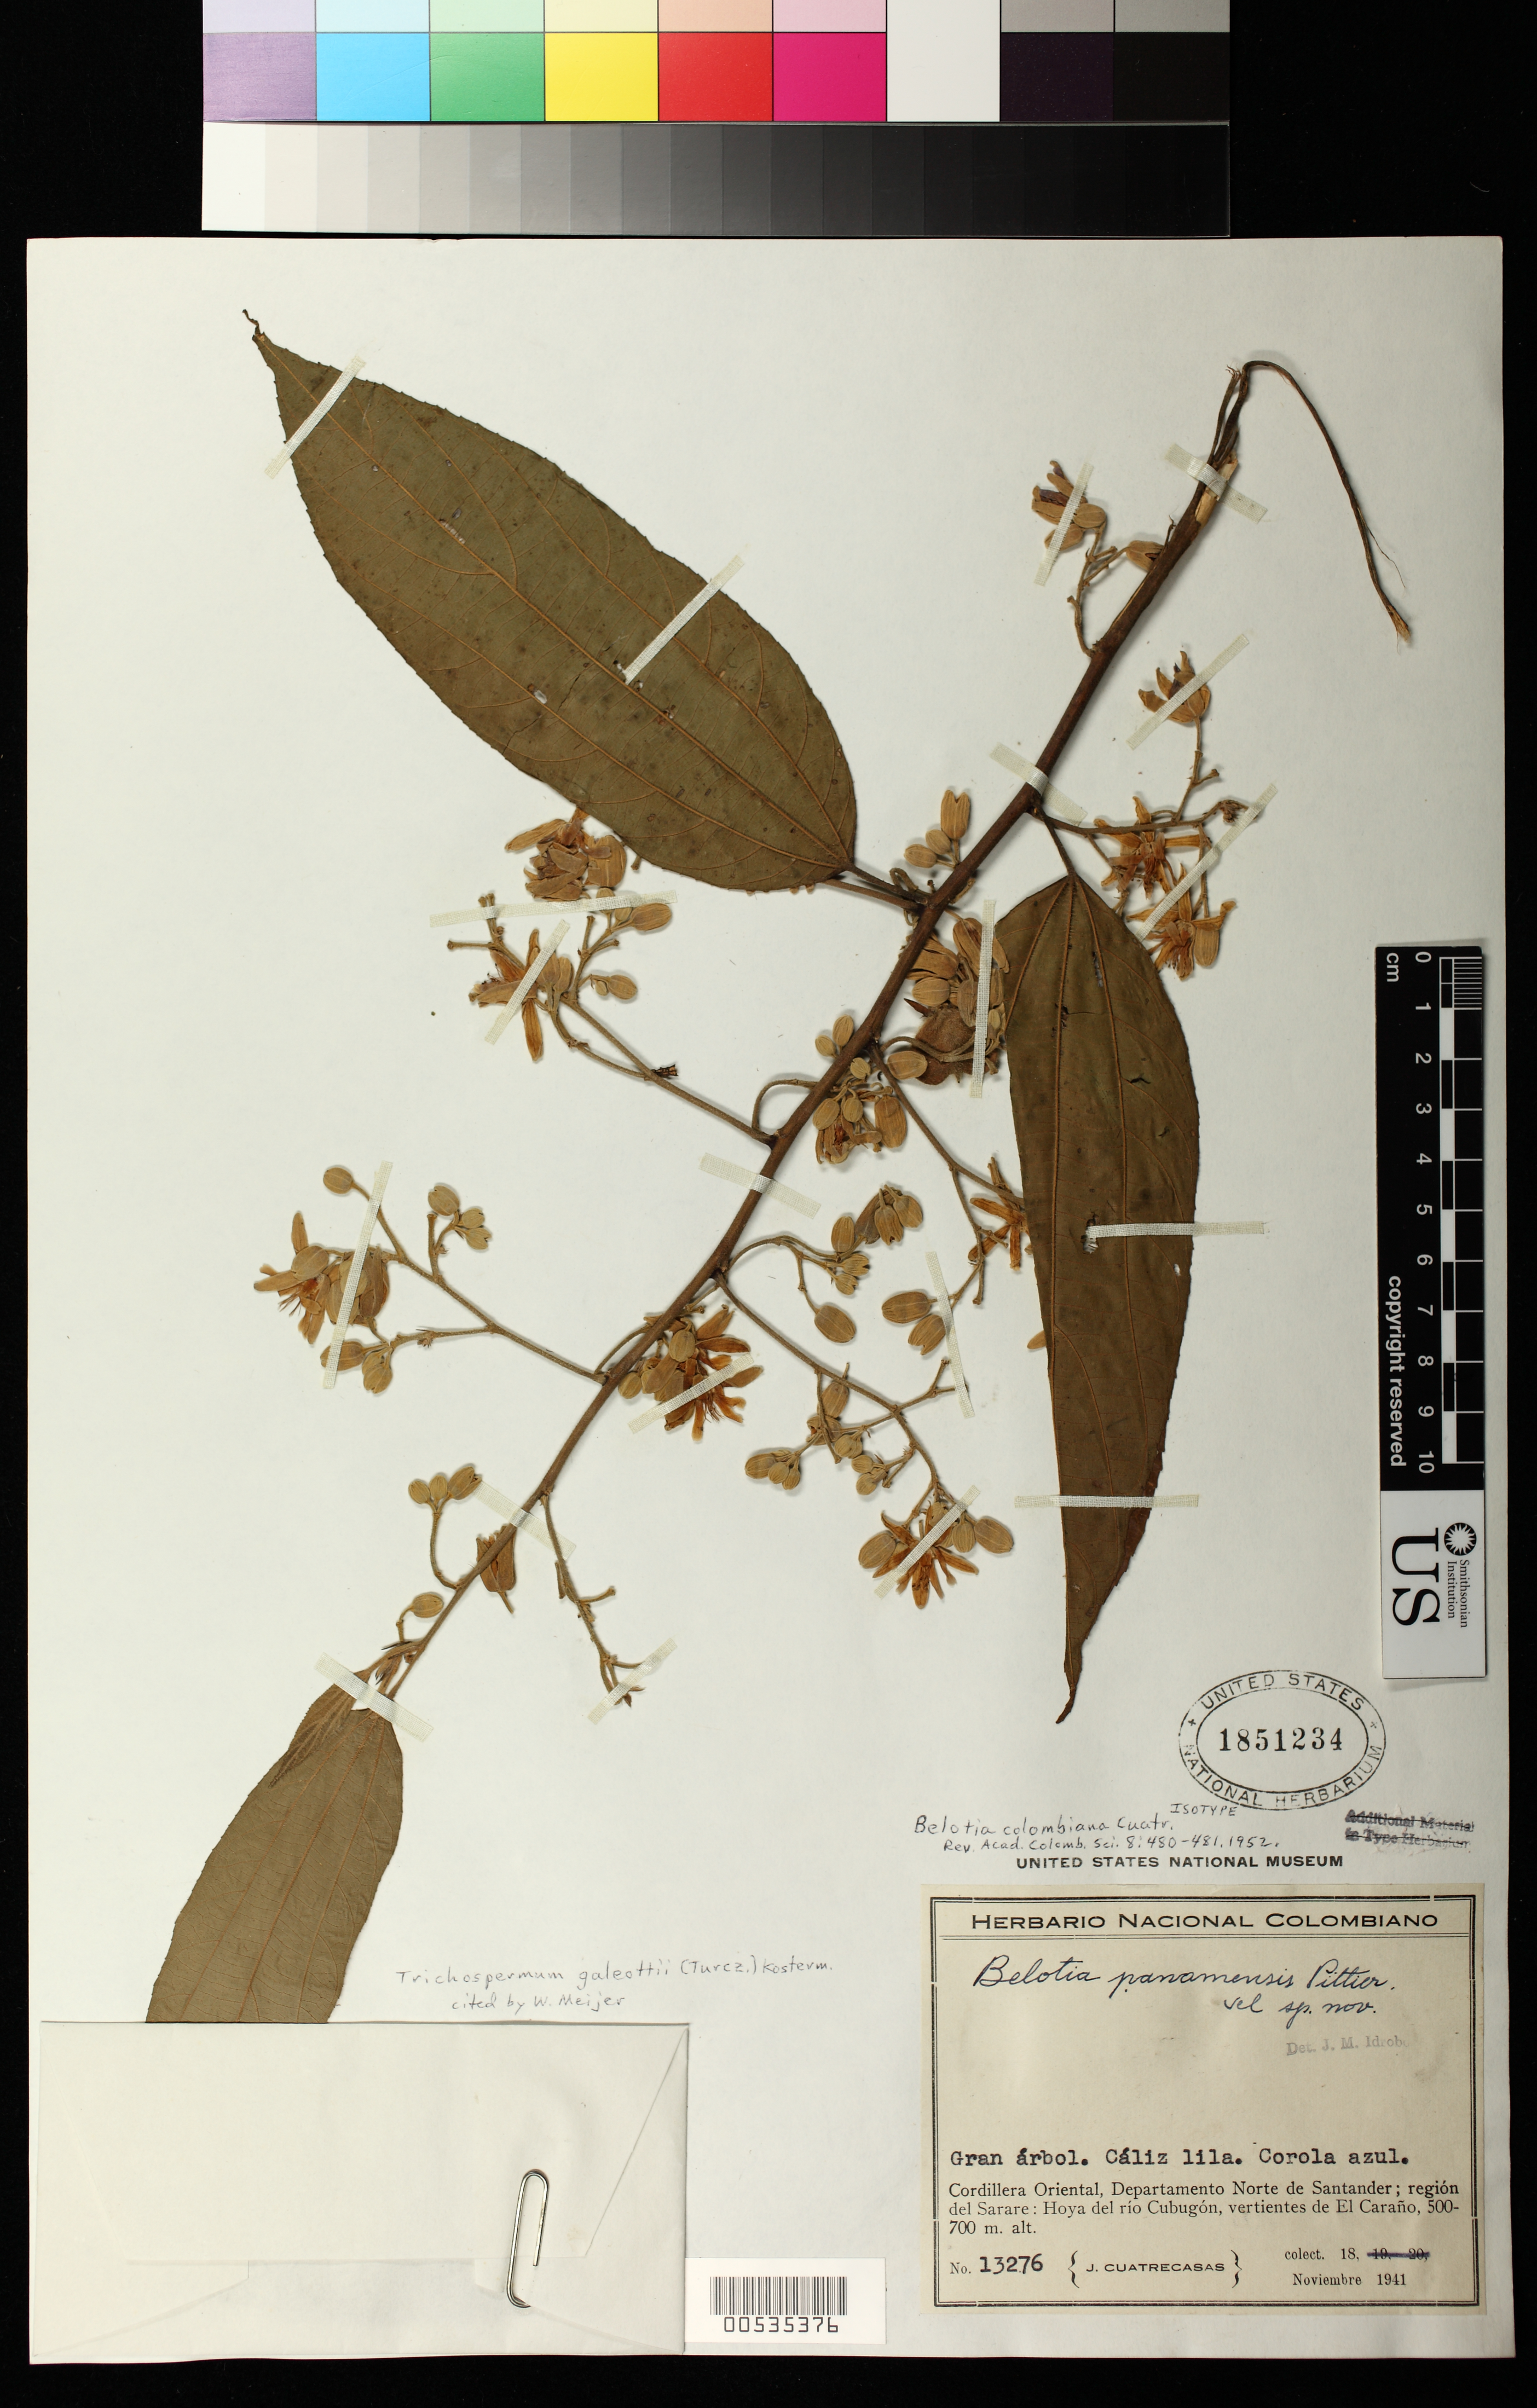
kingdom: Plantae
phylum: Tracheophyta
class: Magnoliopsida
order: Malvales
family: Malvaceae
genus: Belotia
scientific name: Belotia colombiana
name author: Cuatrec.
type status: Isotype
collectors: J. Cuatrecasas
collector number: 13276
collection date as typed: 18 Nov 1941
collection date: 1941-11-18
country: Colombia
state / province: Norte de Santander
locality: Cordillera Oriental; región del Sarare: Hoya del Río Cubugón, Vertente de El Caraño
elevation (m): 500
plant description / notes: Apparently sheet 1 (of 2 sheets) (see USNH 1851235 for sheet 2).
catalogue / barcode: US 1851234